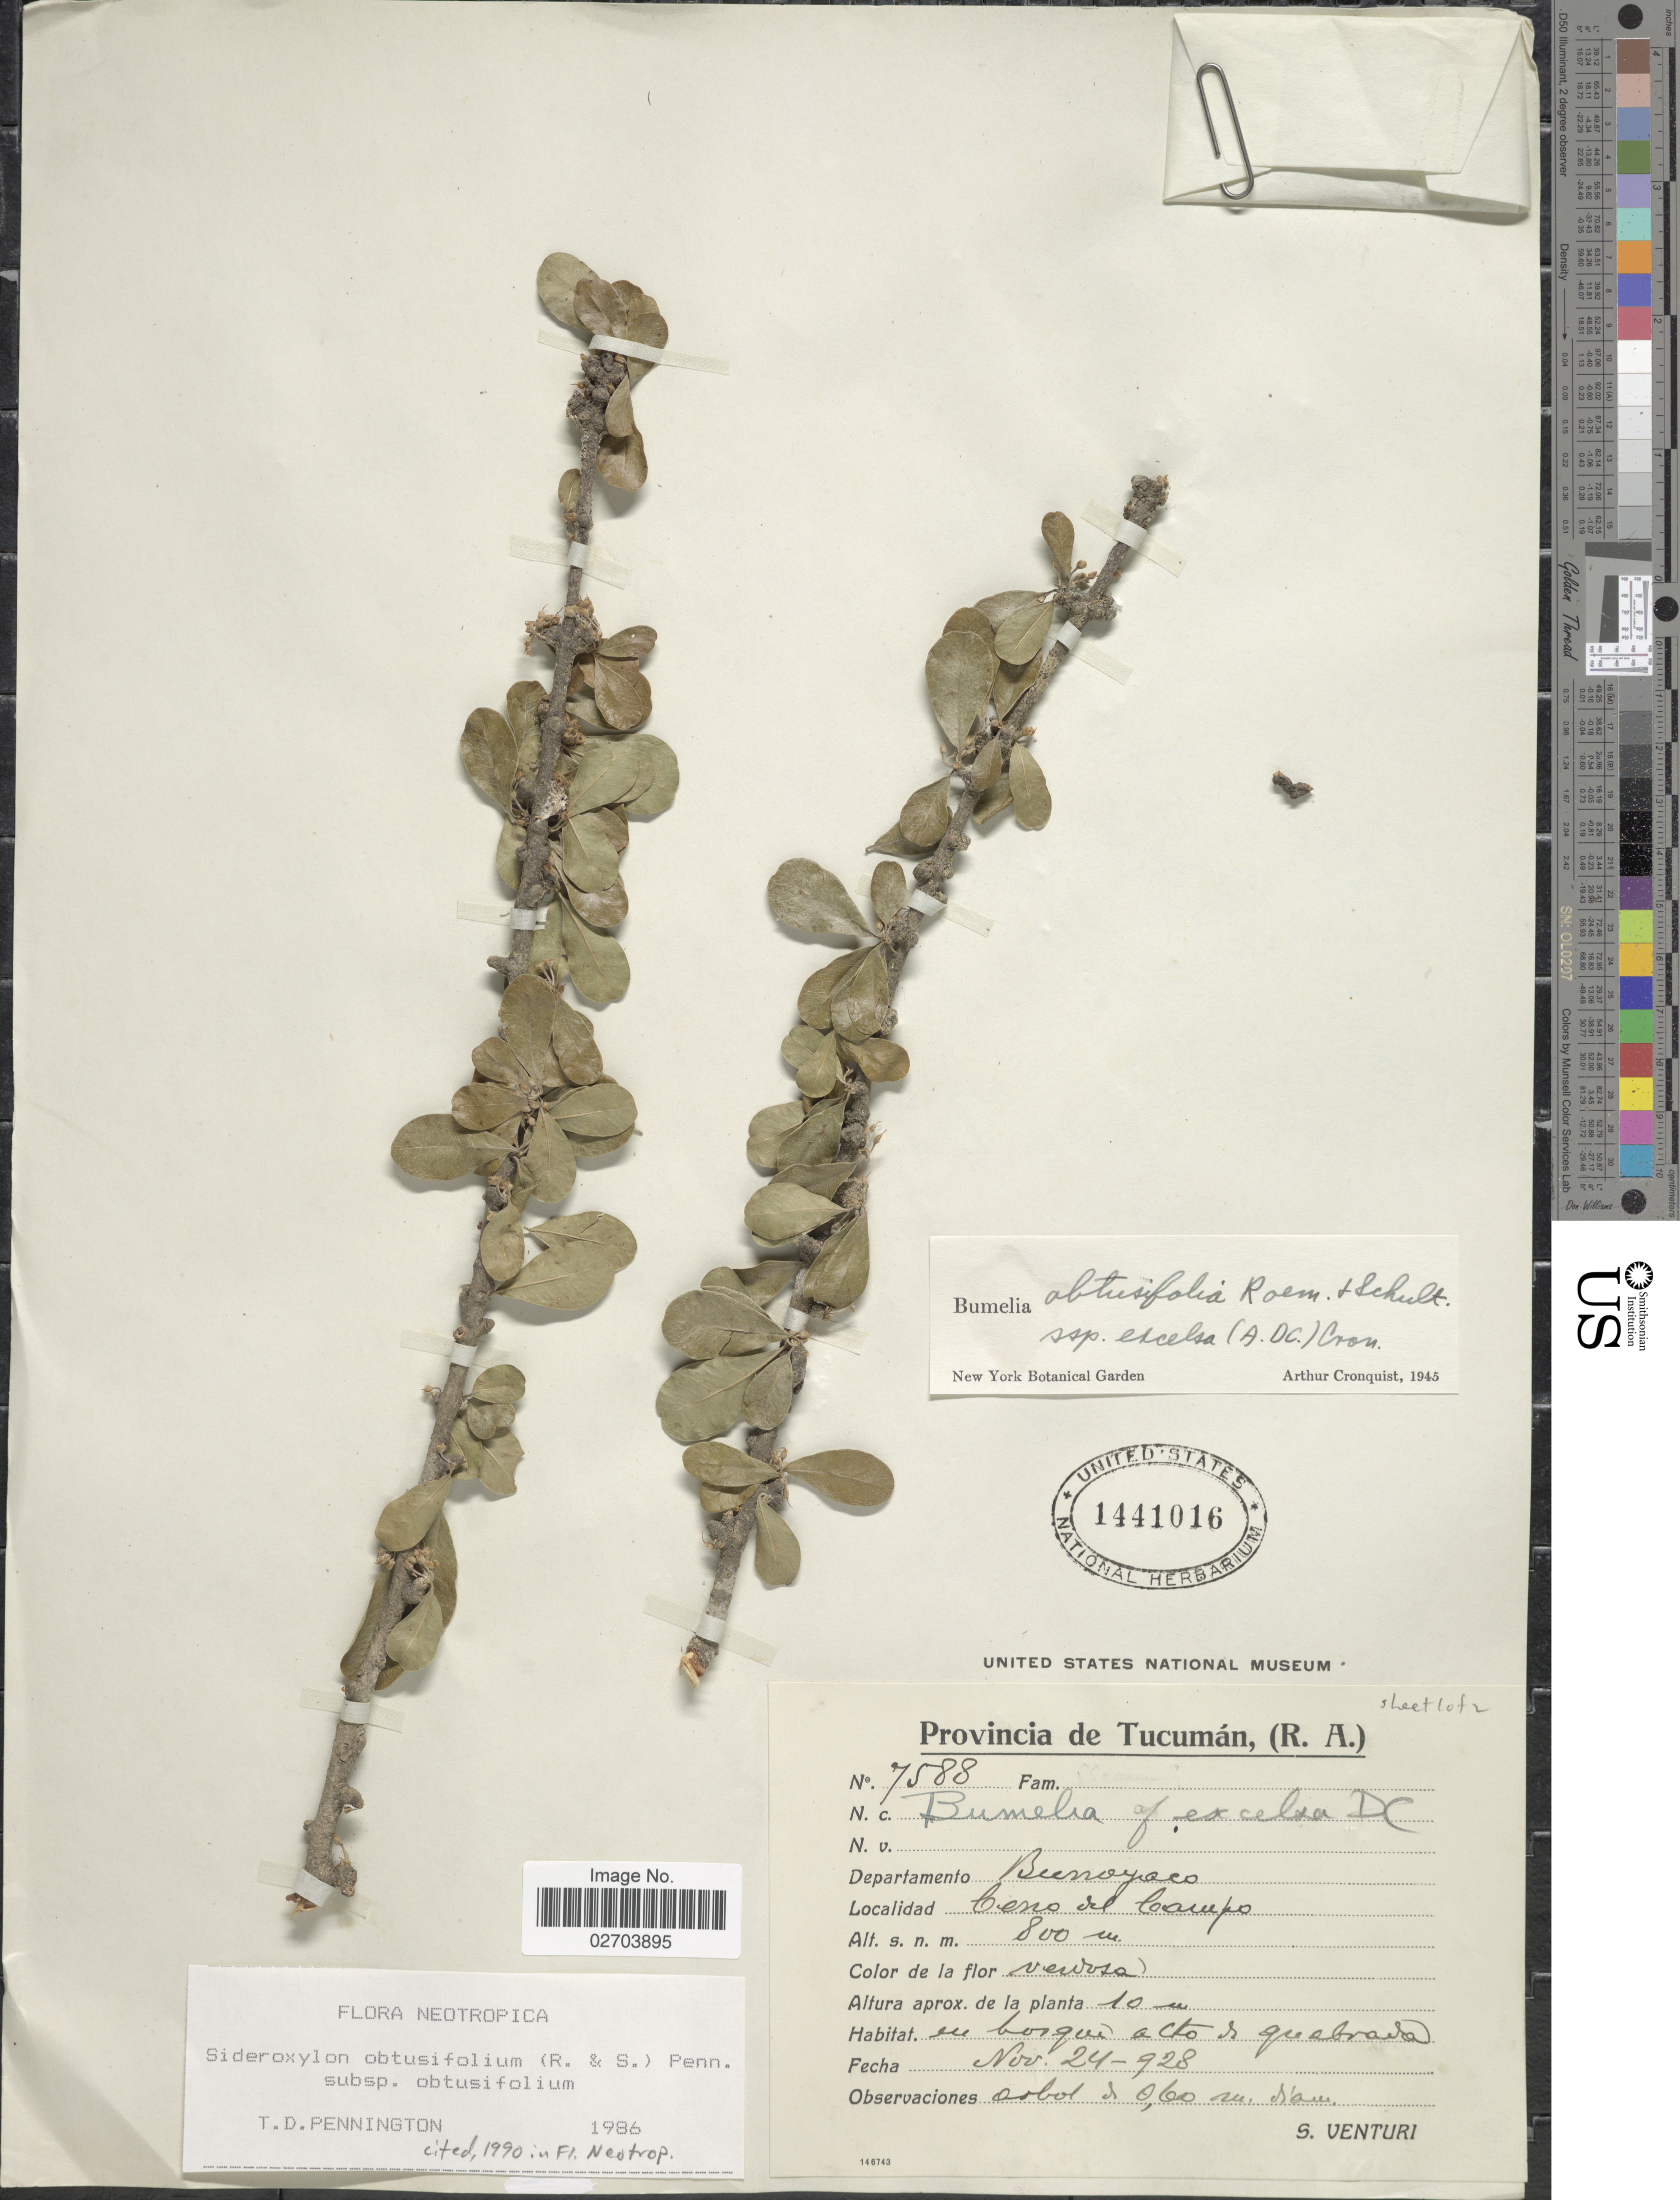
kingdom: Plantae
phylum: Tracheophyta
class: Magnoliopsida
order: Ericales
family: Sapotaceae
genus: Sideroxylon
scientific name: Sideroxylon obtusifolium subsp. obtusifolium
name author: (Roem. & Schult.) T.D. Penn.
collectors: S. Venturi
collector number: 7588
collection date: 1928-11-24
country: Argentina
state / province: Tucuman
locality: Burroyaco, Cerro del Campo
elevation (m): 800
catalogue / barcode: US 1441016